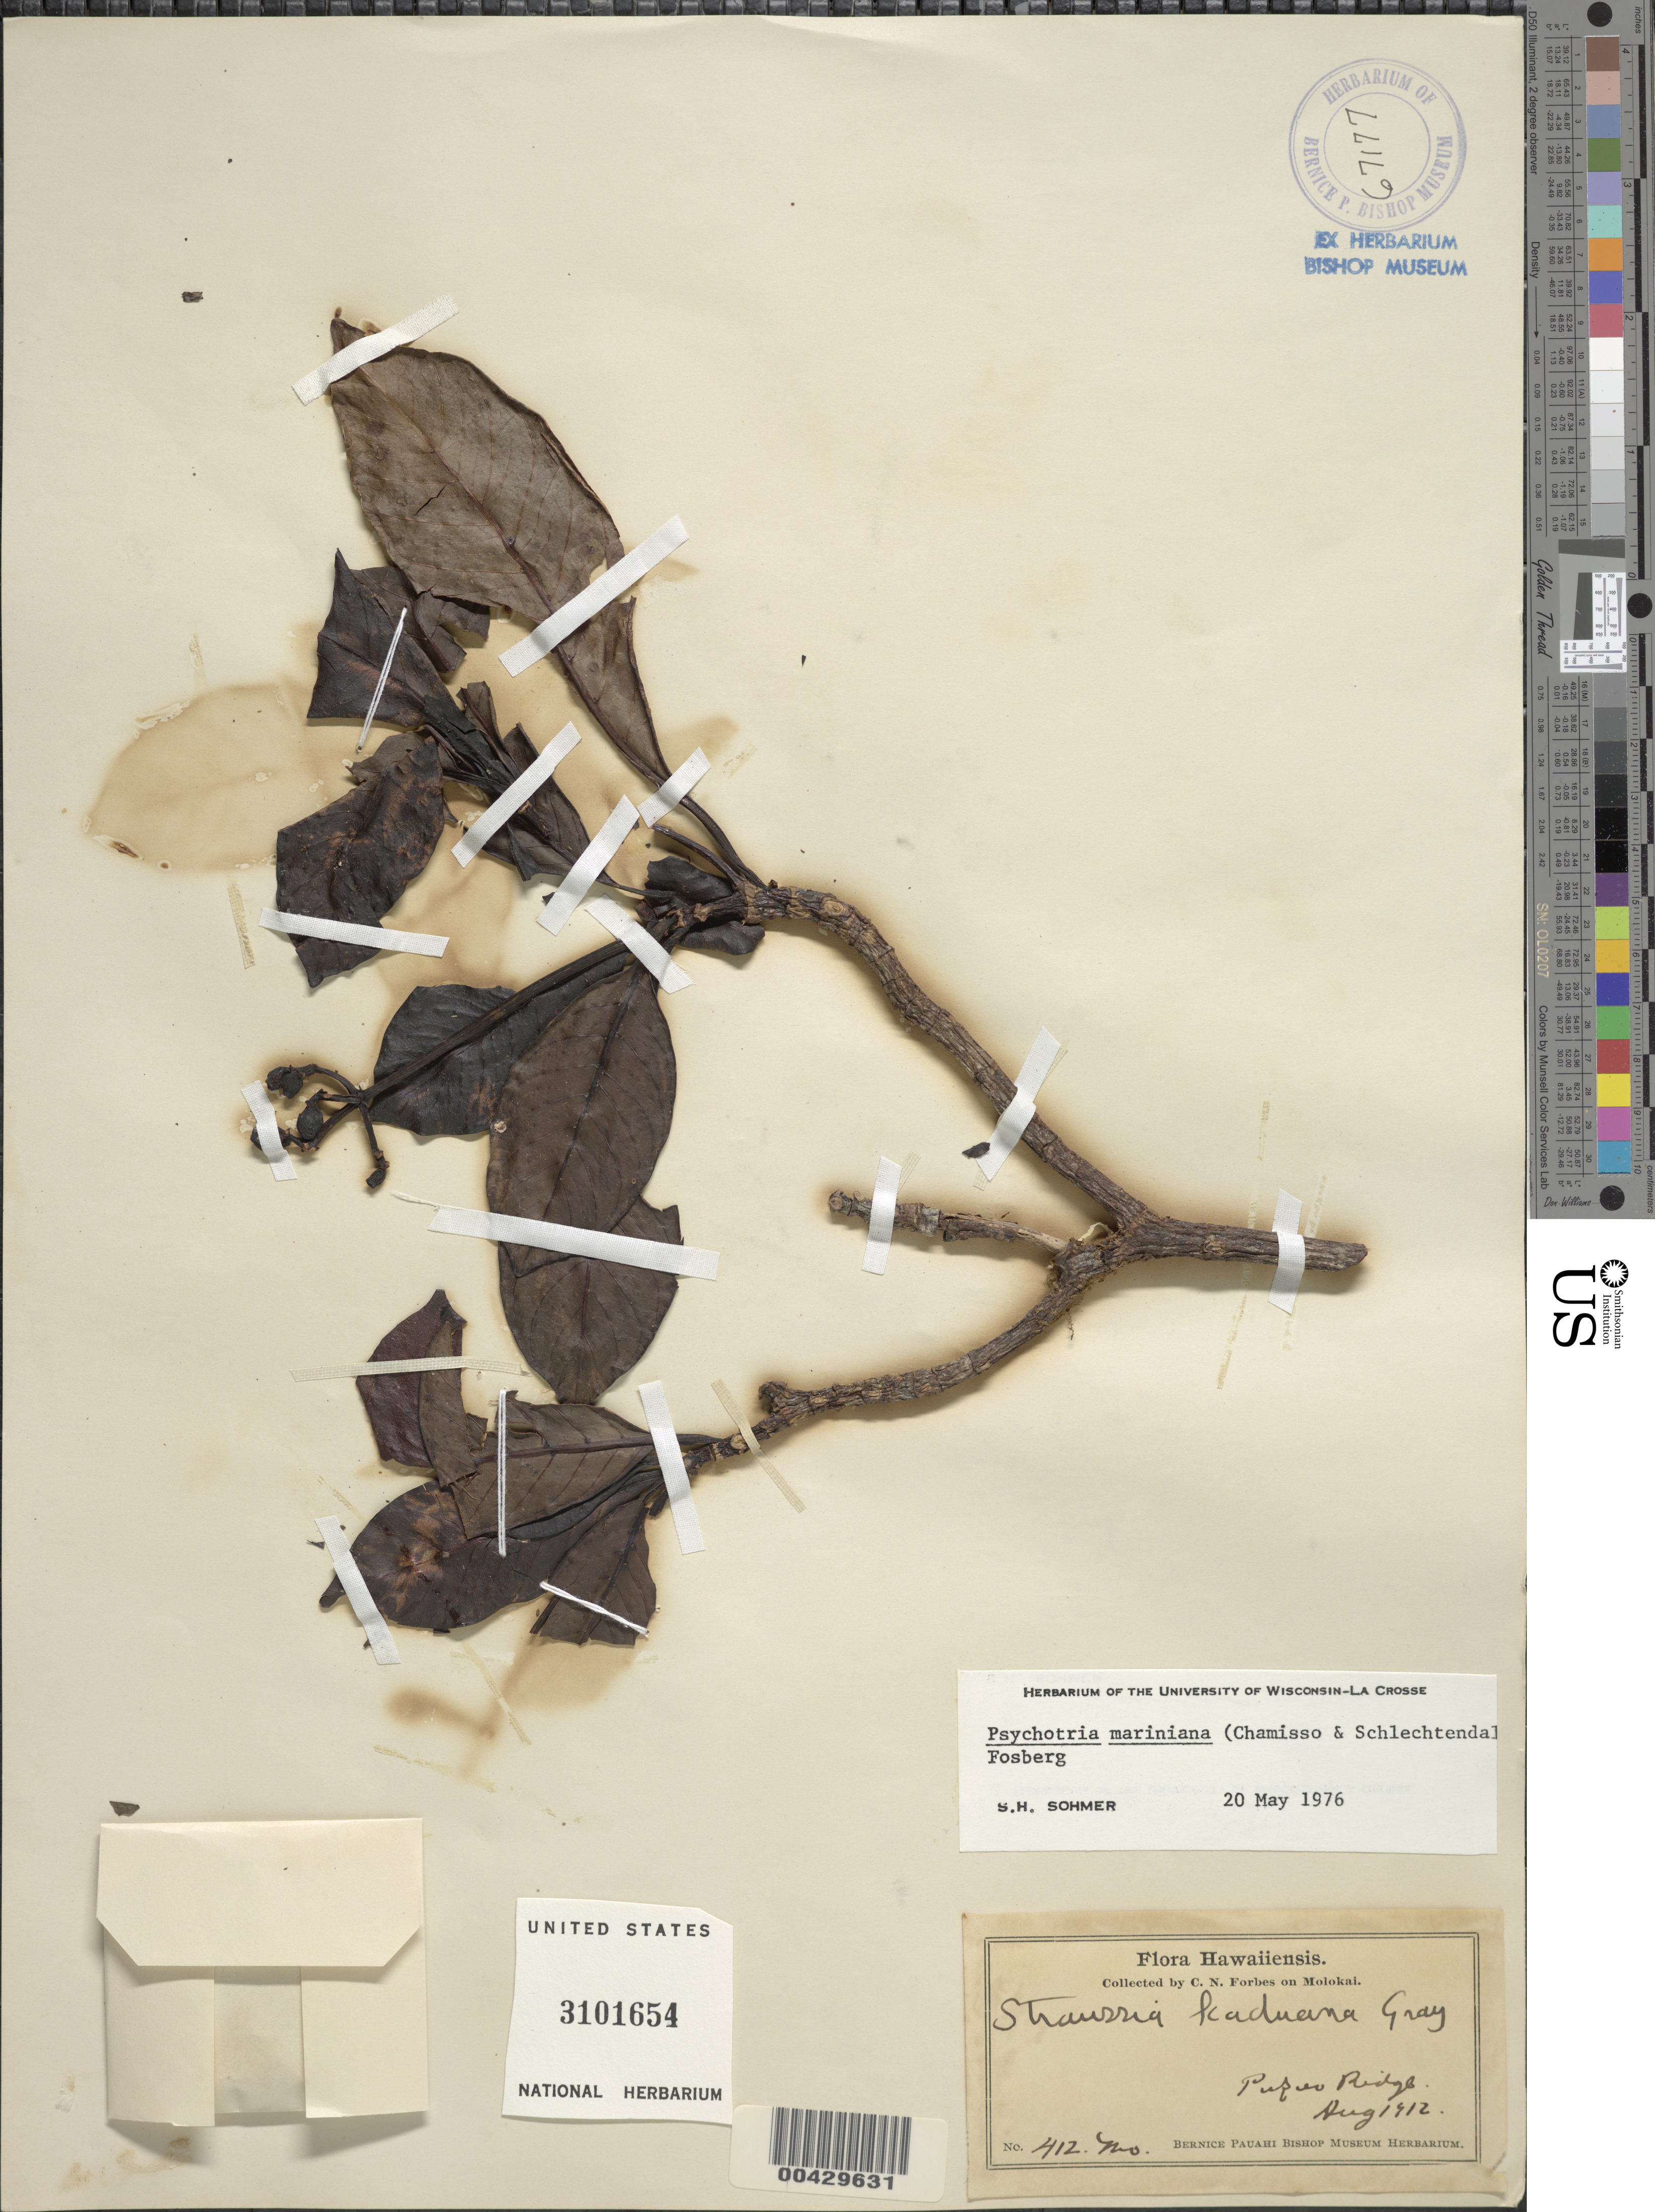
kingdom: Plantae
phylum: Tracheophyta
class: Magnoliopsida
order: Gentianales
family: Rubiaceae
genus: Psychotria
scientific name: Psychotria mariniana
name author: (Cham. & Schltdl.) Fosberg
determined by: Sohmer, S. H.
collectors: C. N. Forbes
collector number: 412.Mo.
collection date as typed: Aug 1912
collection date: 1912-08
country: United States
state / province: Hawaii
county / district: Maui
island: Moloka'i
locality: Pukoo Ridge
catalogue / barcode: US 3101654